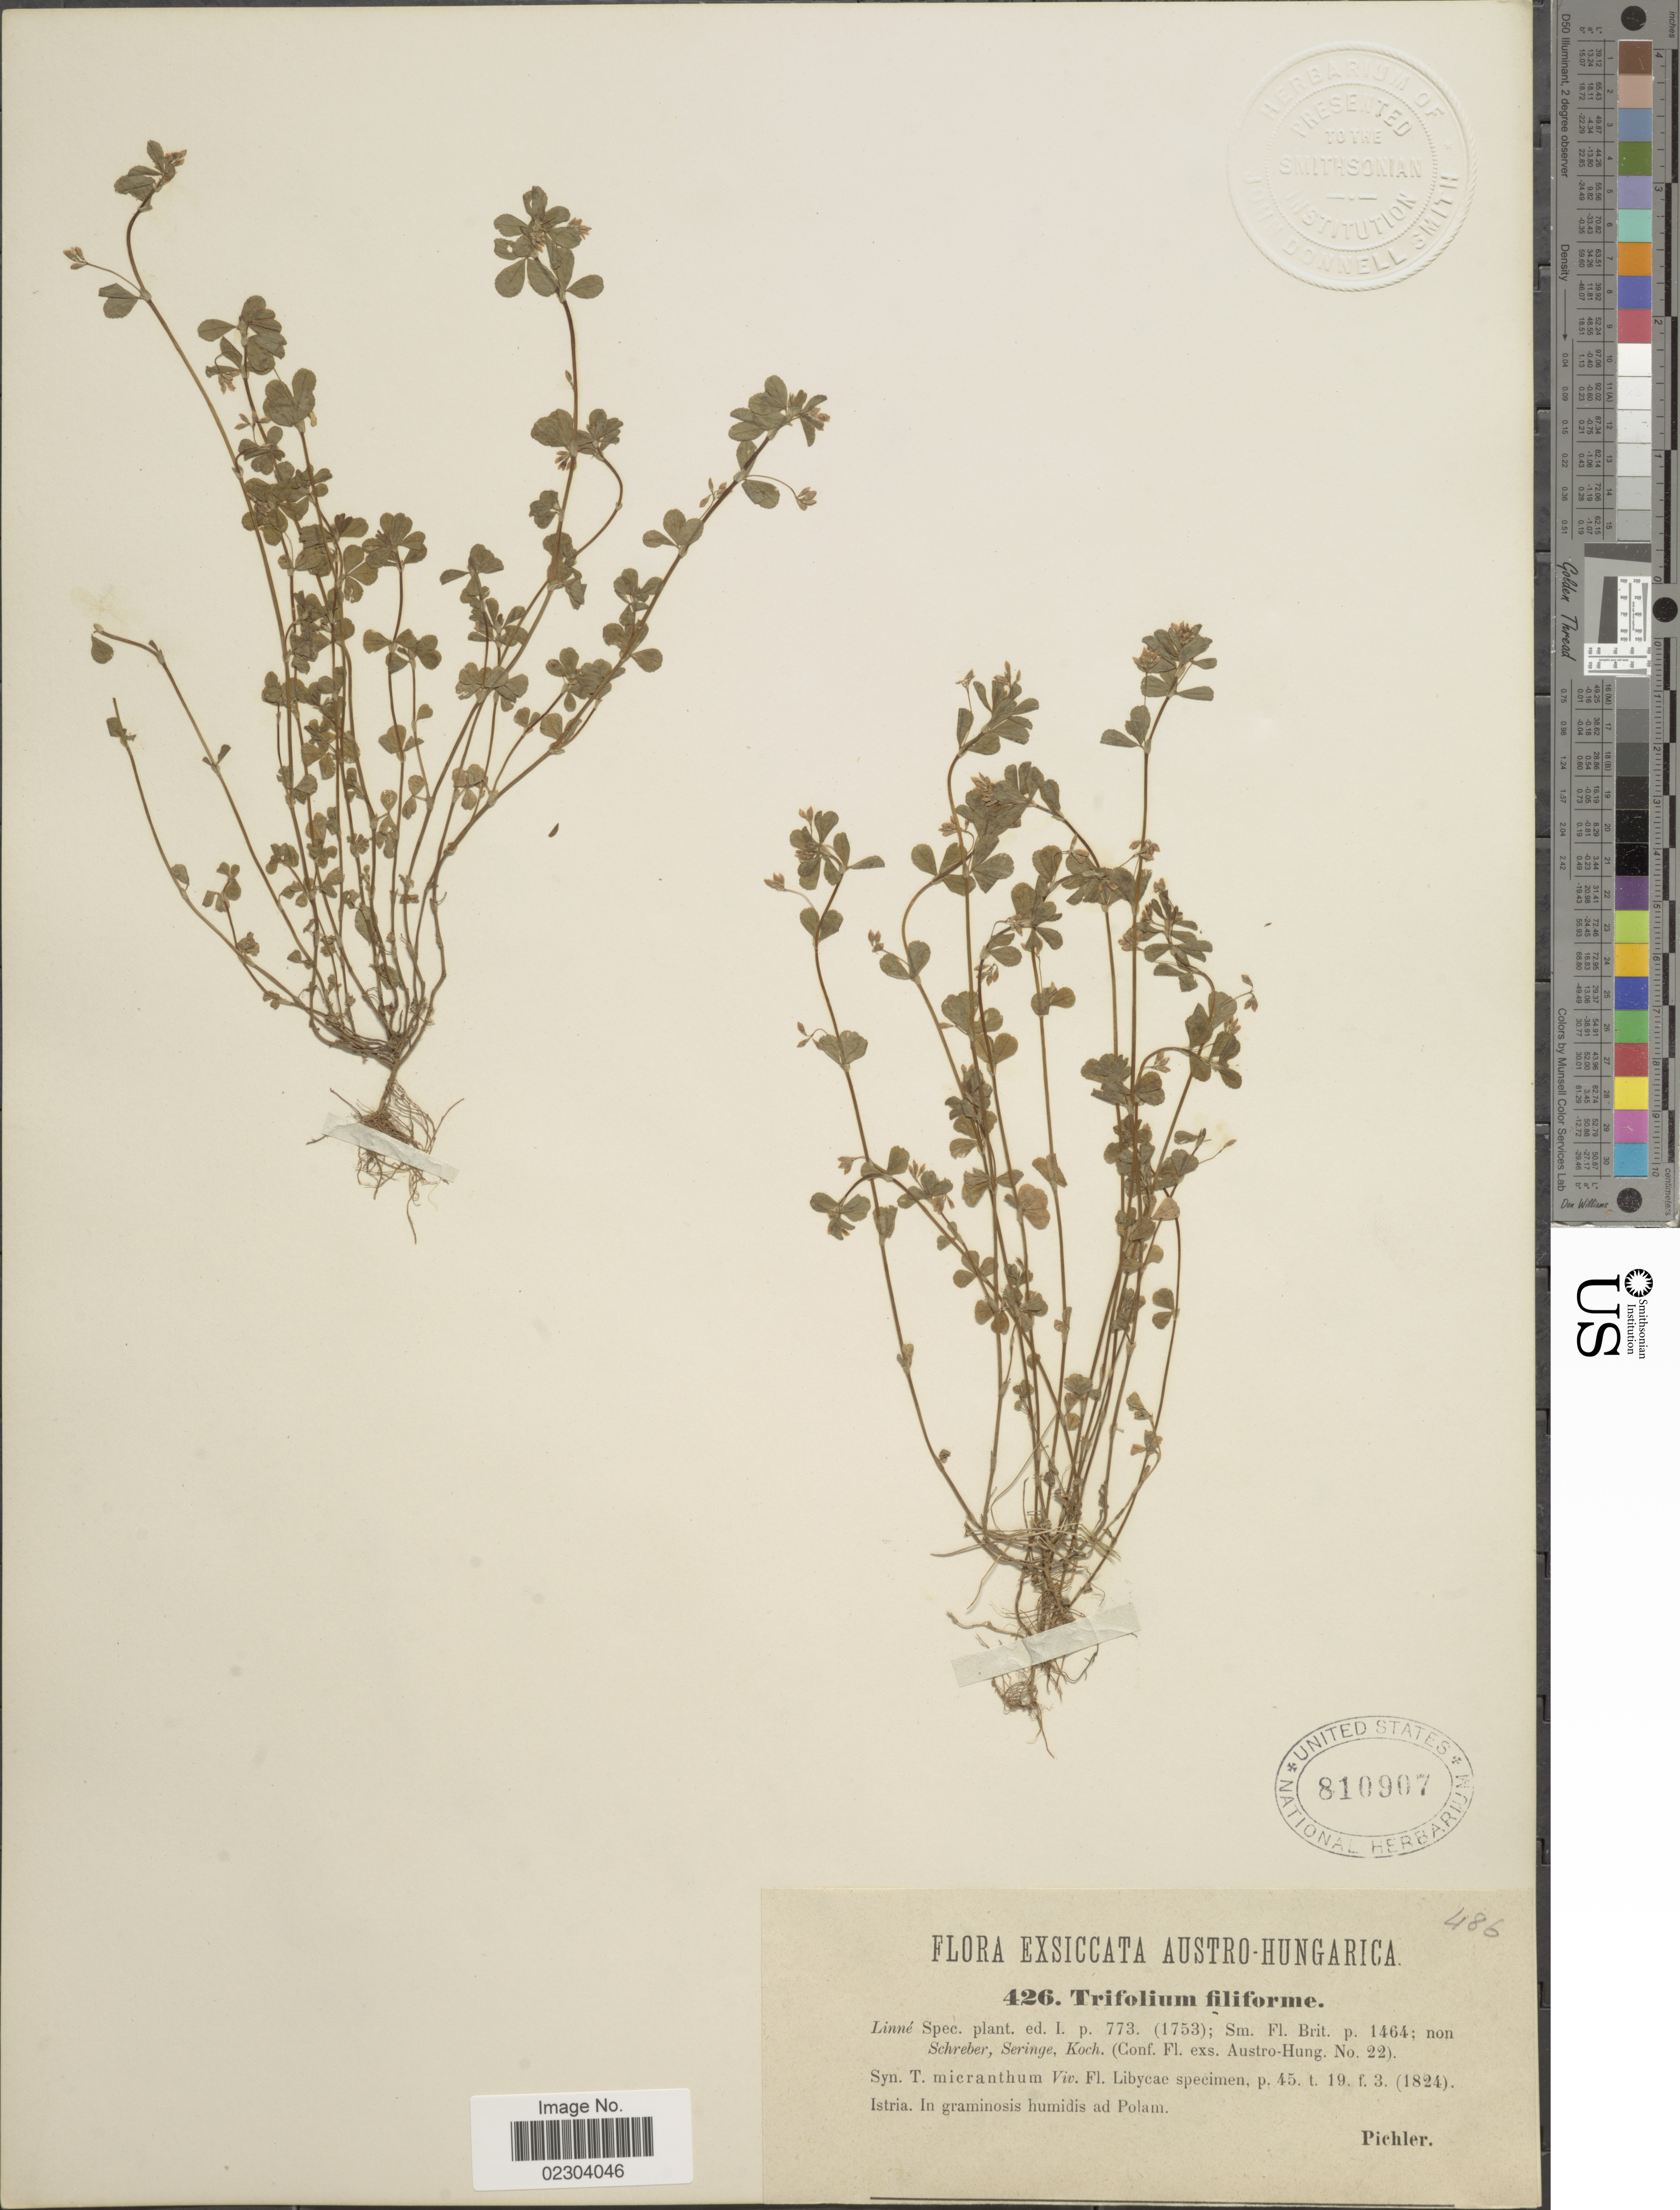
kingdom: Plantae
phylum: Tracheophyta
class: Magnoliopsida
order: Fabales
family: Fabaceae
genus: Trifolium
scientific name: Trifolium filiforme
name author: L.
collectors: Pichler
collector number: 426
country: Croatia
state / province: Istria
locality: Austo-Hungarica, in graminosis humidis ad Polam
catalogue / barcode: US 810907